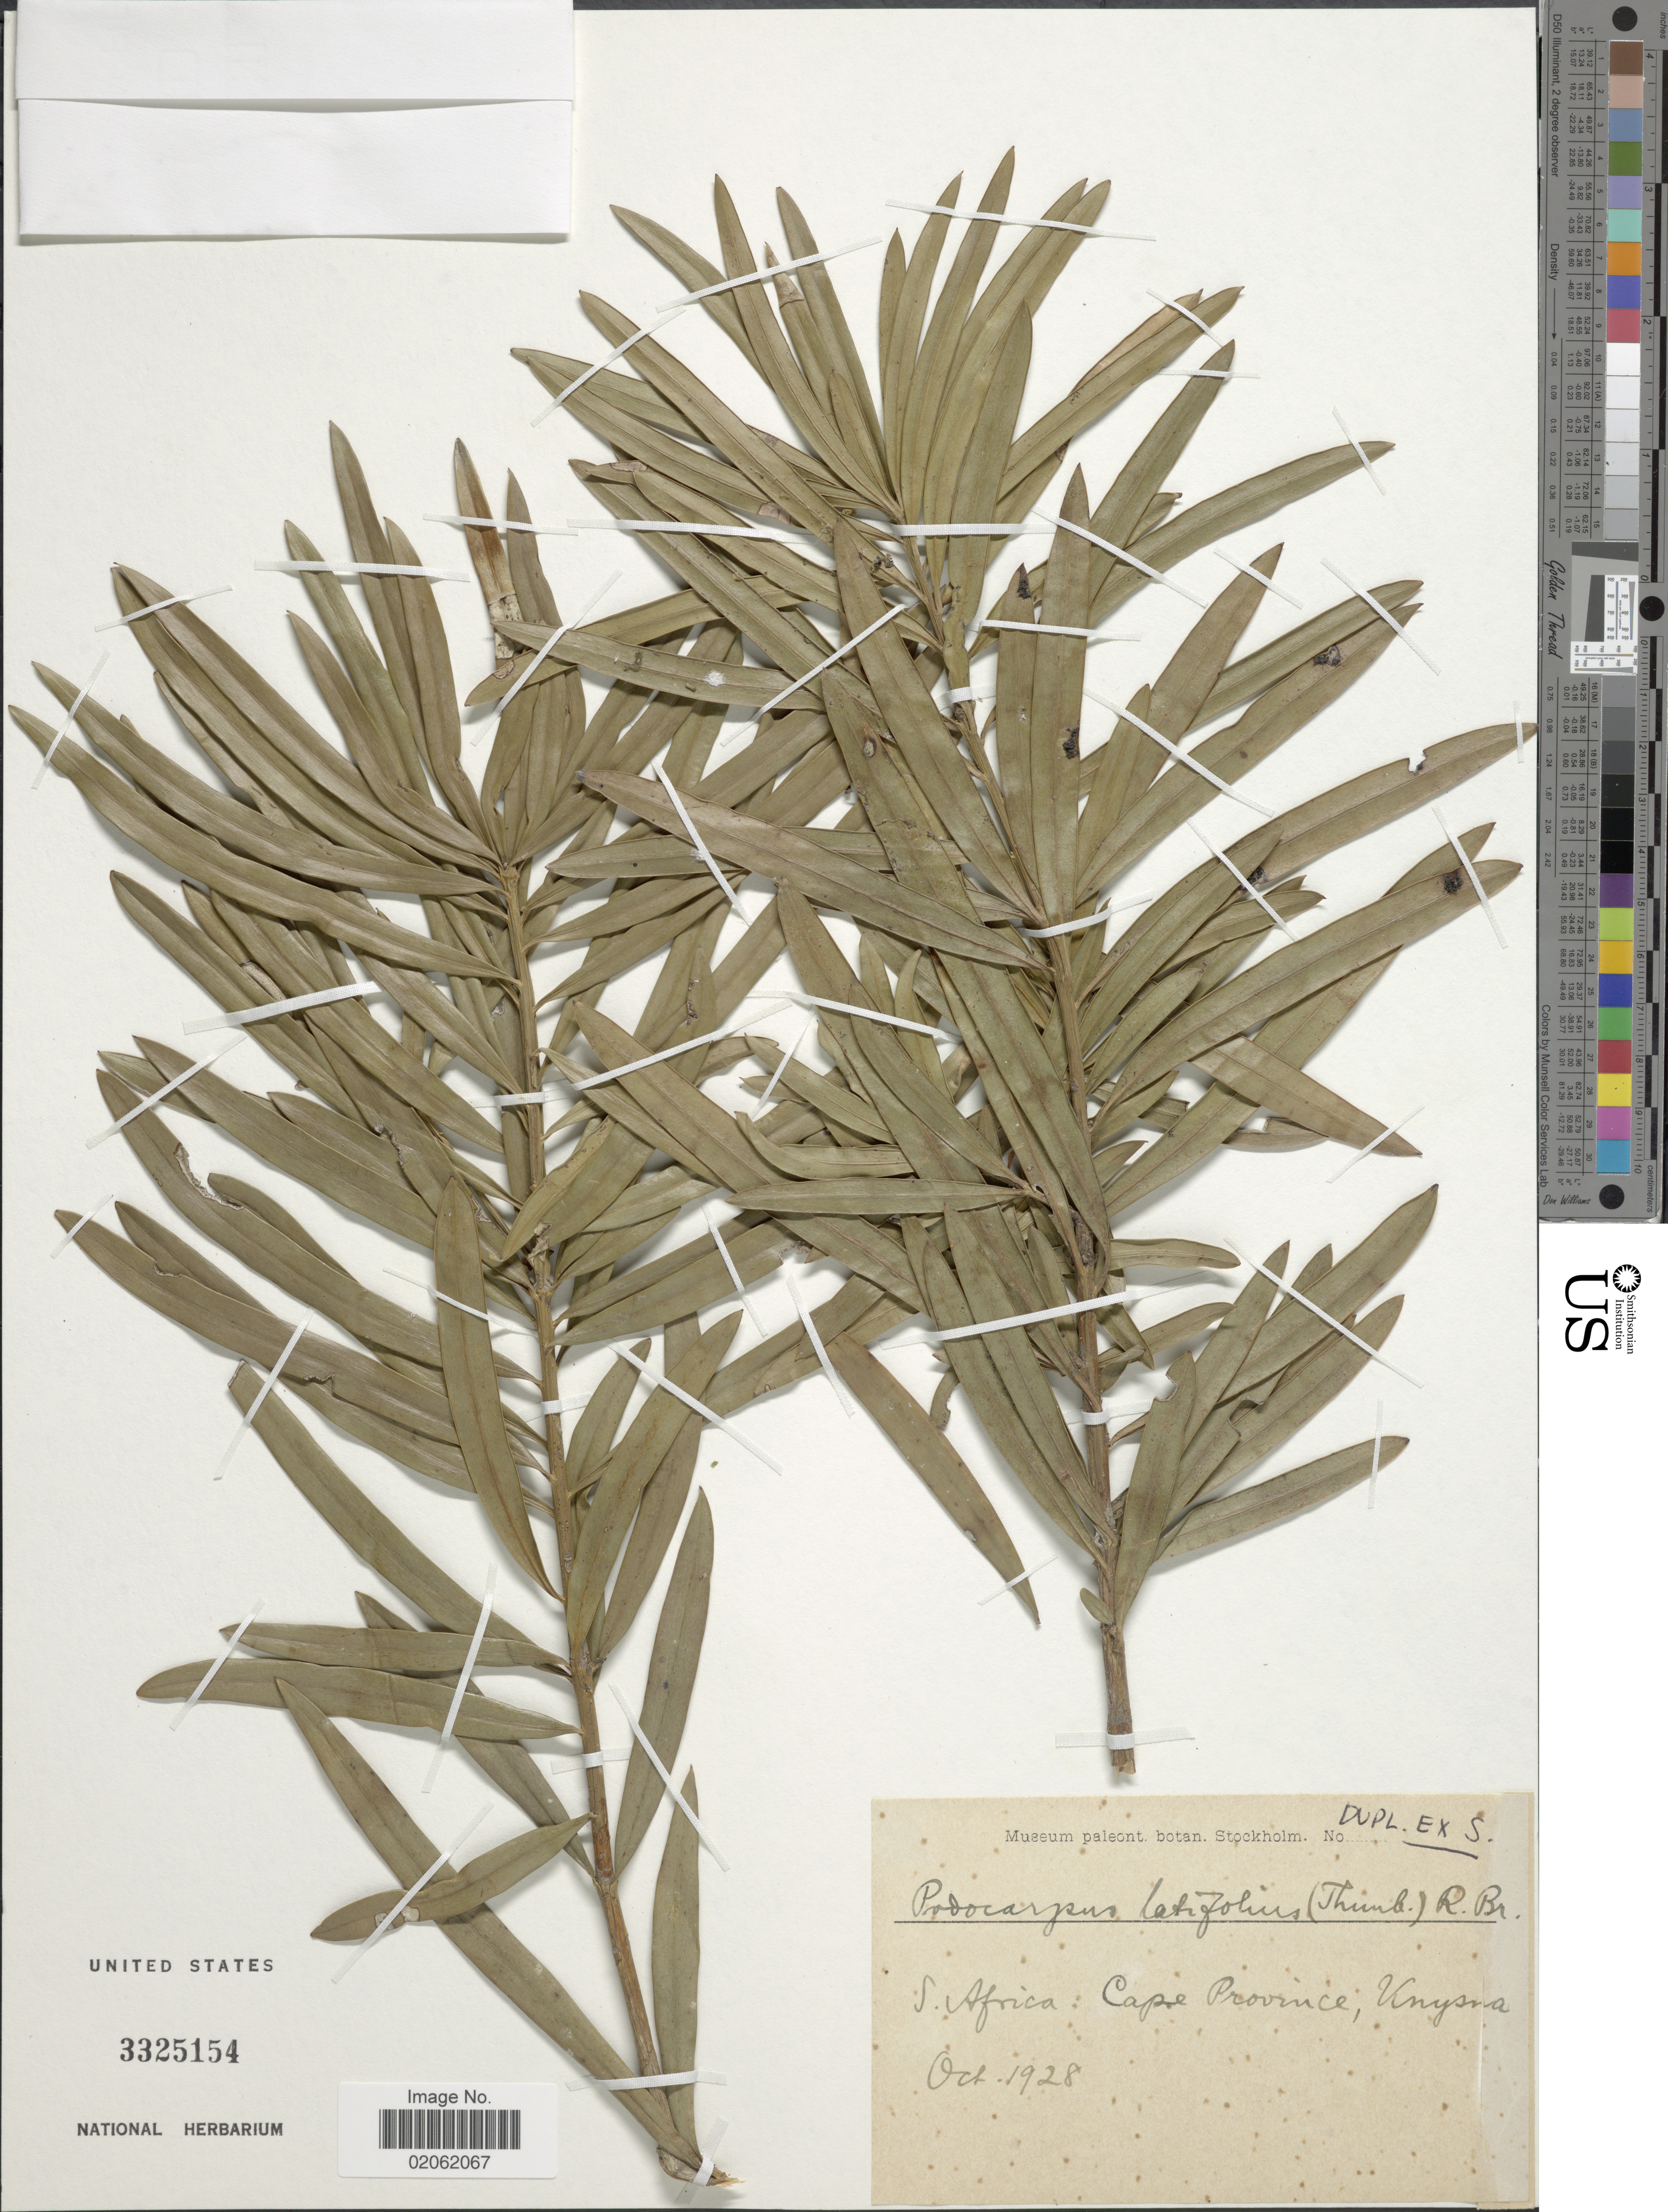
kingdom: Plantae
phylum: Tracheophyta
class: Pinopsida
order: Pinales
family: Podocarpaceae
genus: Podocarpus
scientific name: Podocarpus latifolius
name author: (Thunb.) R. Br. ex Mirb.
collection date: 1928-10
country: South Africa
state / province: Western Cape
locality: Knysna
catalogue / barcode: US 3325154